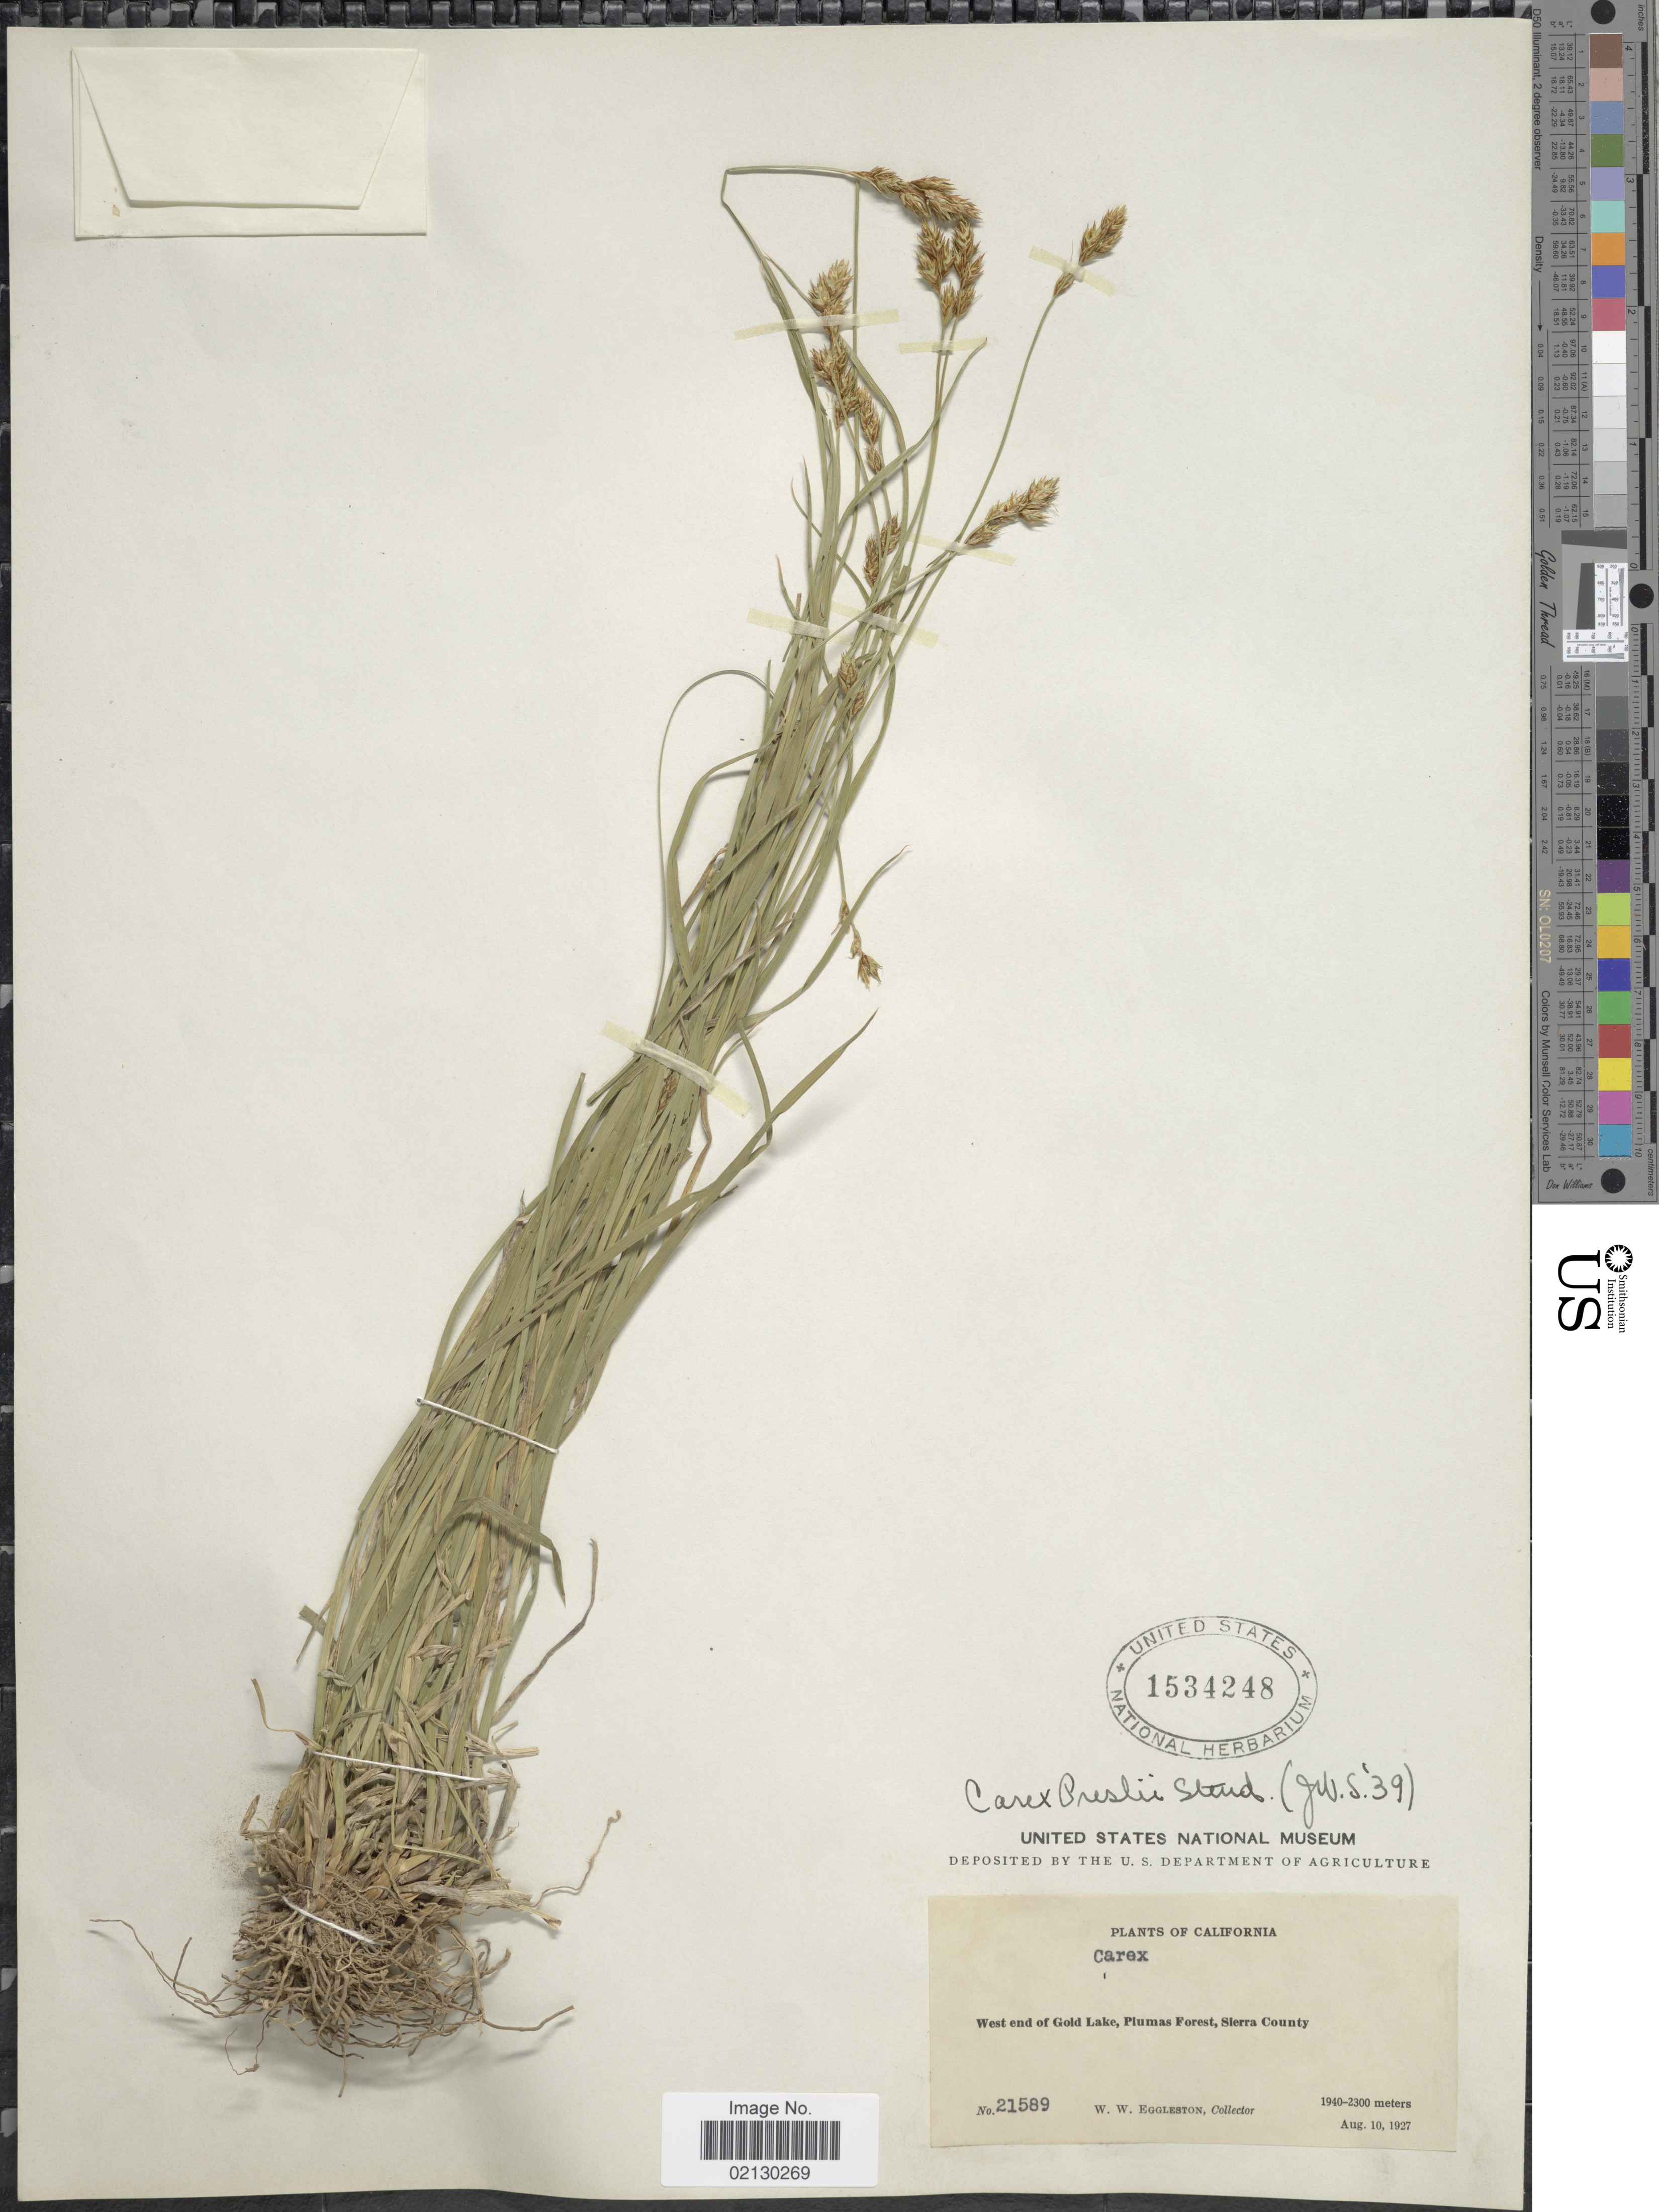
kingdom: Plantae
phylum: Tracheophyta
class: Liliopsida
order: Poales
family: Cyperaceae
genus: Carex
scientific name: Carex preslii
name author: Steud.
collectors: W. W. Eggleston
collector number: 21589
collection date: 1927-08-10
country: United States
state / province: California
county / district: Sierra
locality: West end of Gold Lake, Plumas Forest, Sierra County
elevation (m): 1940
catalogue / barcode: US 1534248